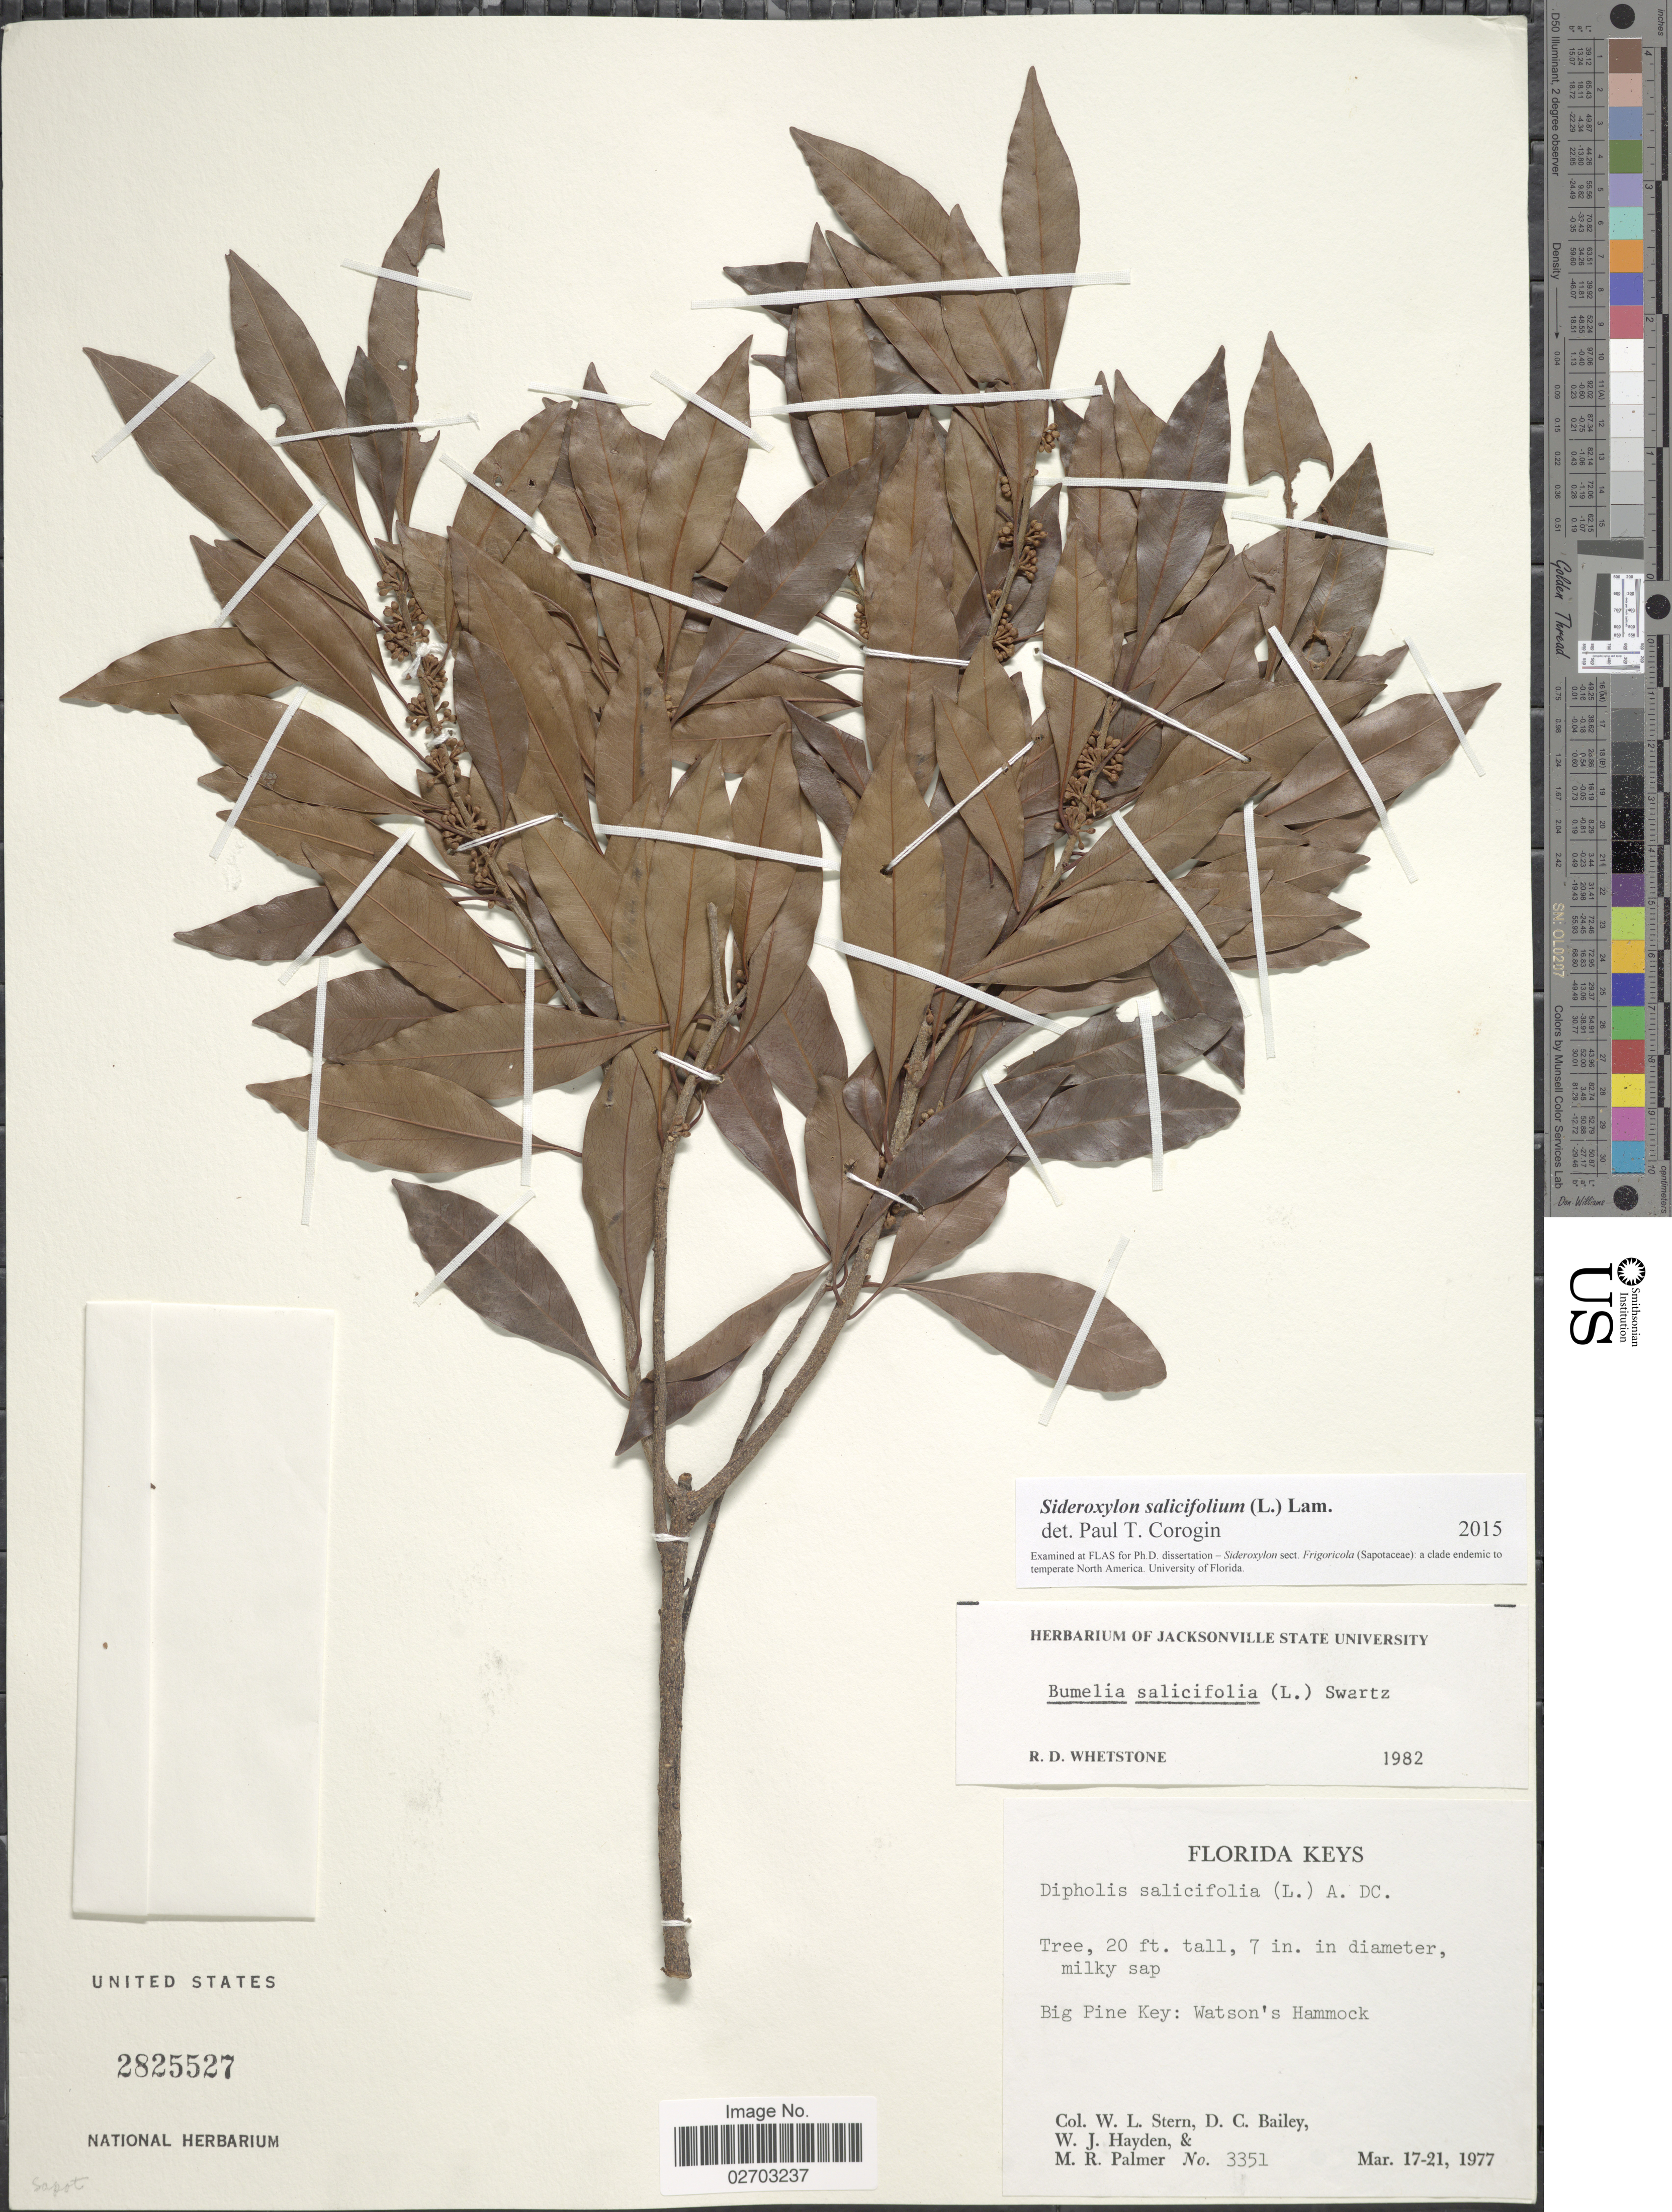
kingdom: Plantae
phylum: Tracheophyta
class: Magnoliopsida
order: Ericales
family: Sapotaceae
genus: Sideroxylon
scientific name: Sideroxylon salicifolium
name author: (L.) Lam.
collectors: W. L. Stern, D. C. Bailey, W. Hayden & M. R. Palmer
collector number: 3351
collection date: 1977-03-17/1977-03-21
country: United States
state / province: Florida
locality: Big Pine Key: Watson's Peak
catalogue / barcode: US 2825527